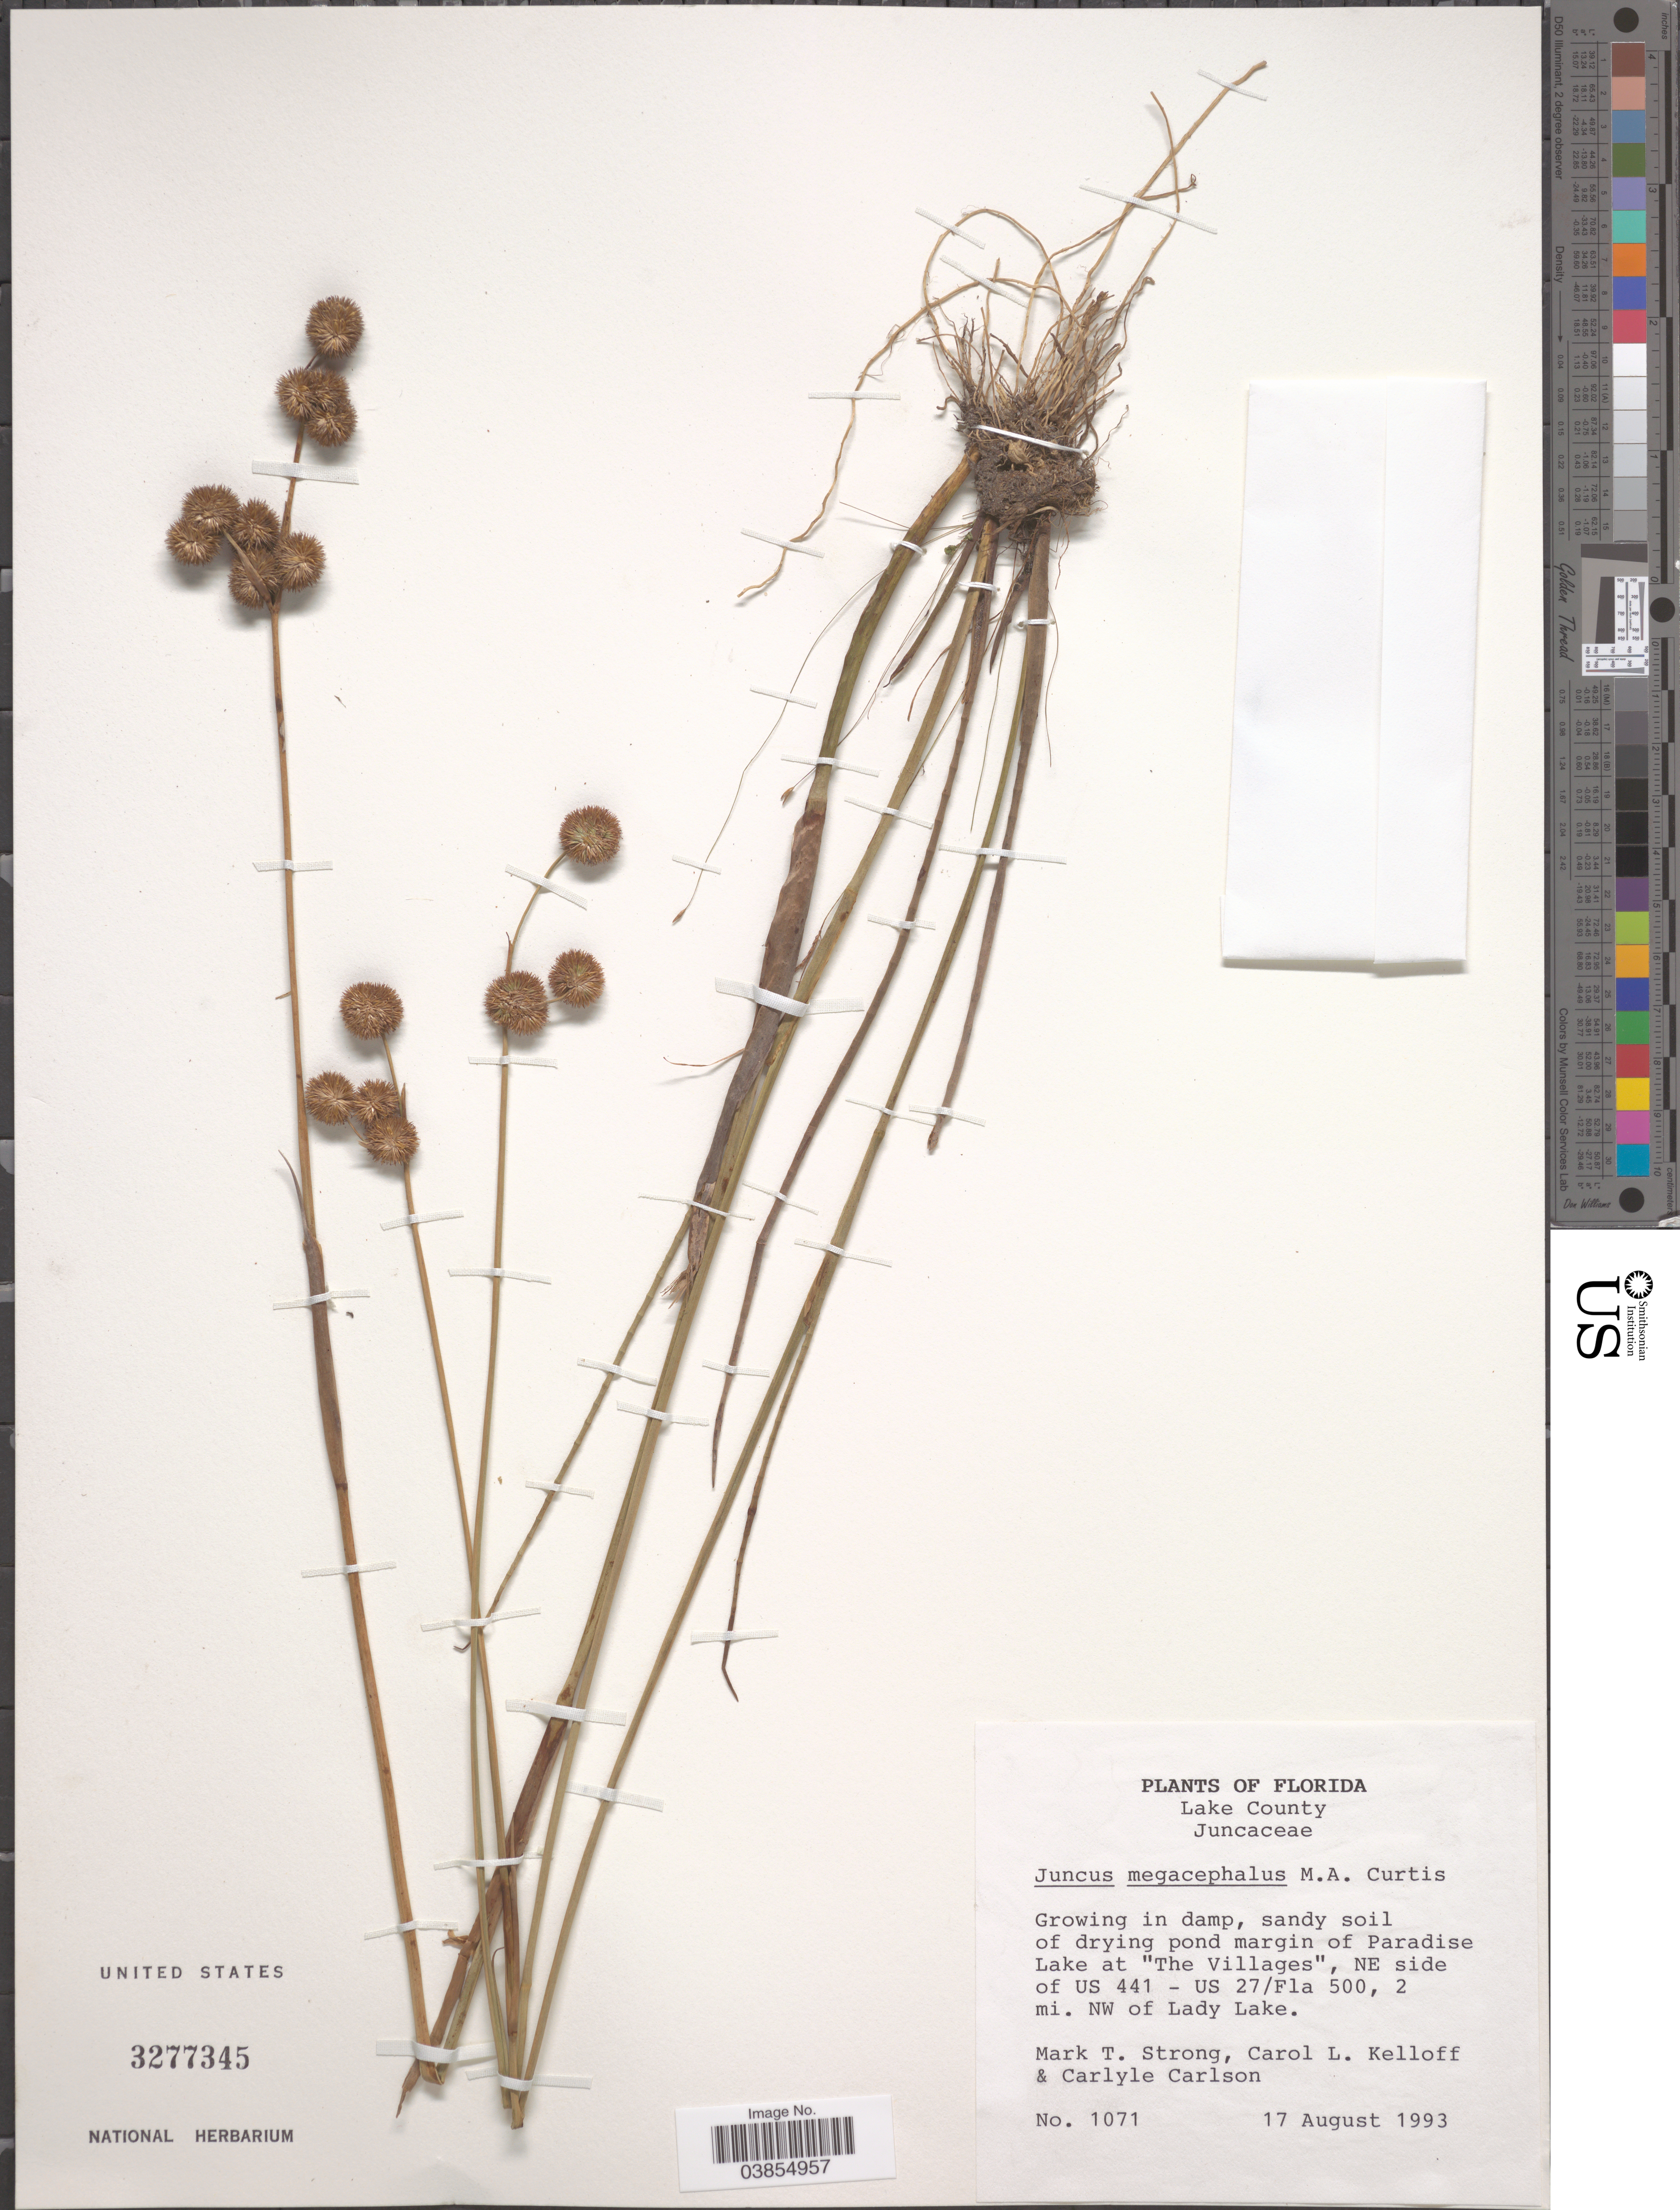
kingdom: Plantae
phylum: Tracheophyta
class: Liliopsida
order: Poales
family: Juncaceae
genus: Juncus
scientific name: Juncus megacephalus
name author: M.A. Curtis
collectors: M. T. Strong, C. L. Kelloff & C. Carlson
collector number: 1071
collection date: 1993-08-17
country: United States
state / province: Florida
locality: Lake County. In damp, sandy soil of drying pond margin of Paradise Lake at "The Villages", NE side of US 441 - US 27 / Fla 500, 2 mi. NW of Lady Lake.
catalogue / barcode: US 3277345